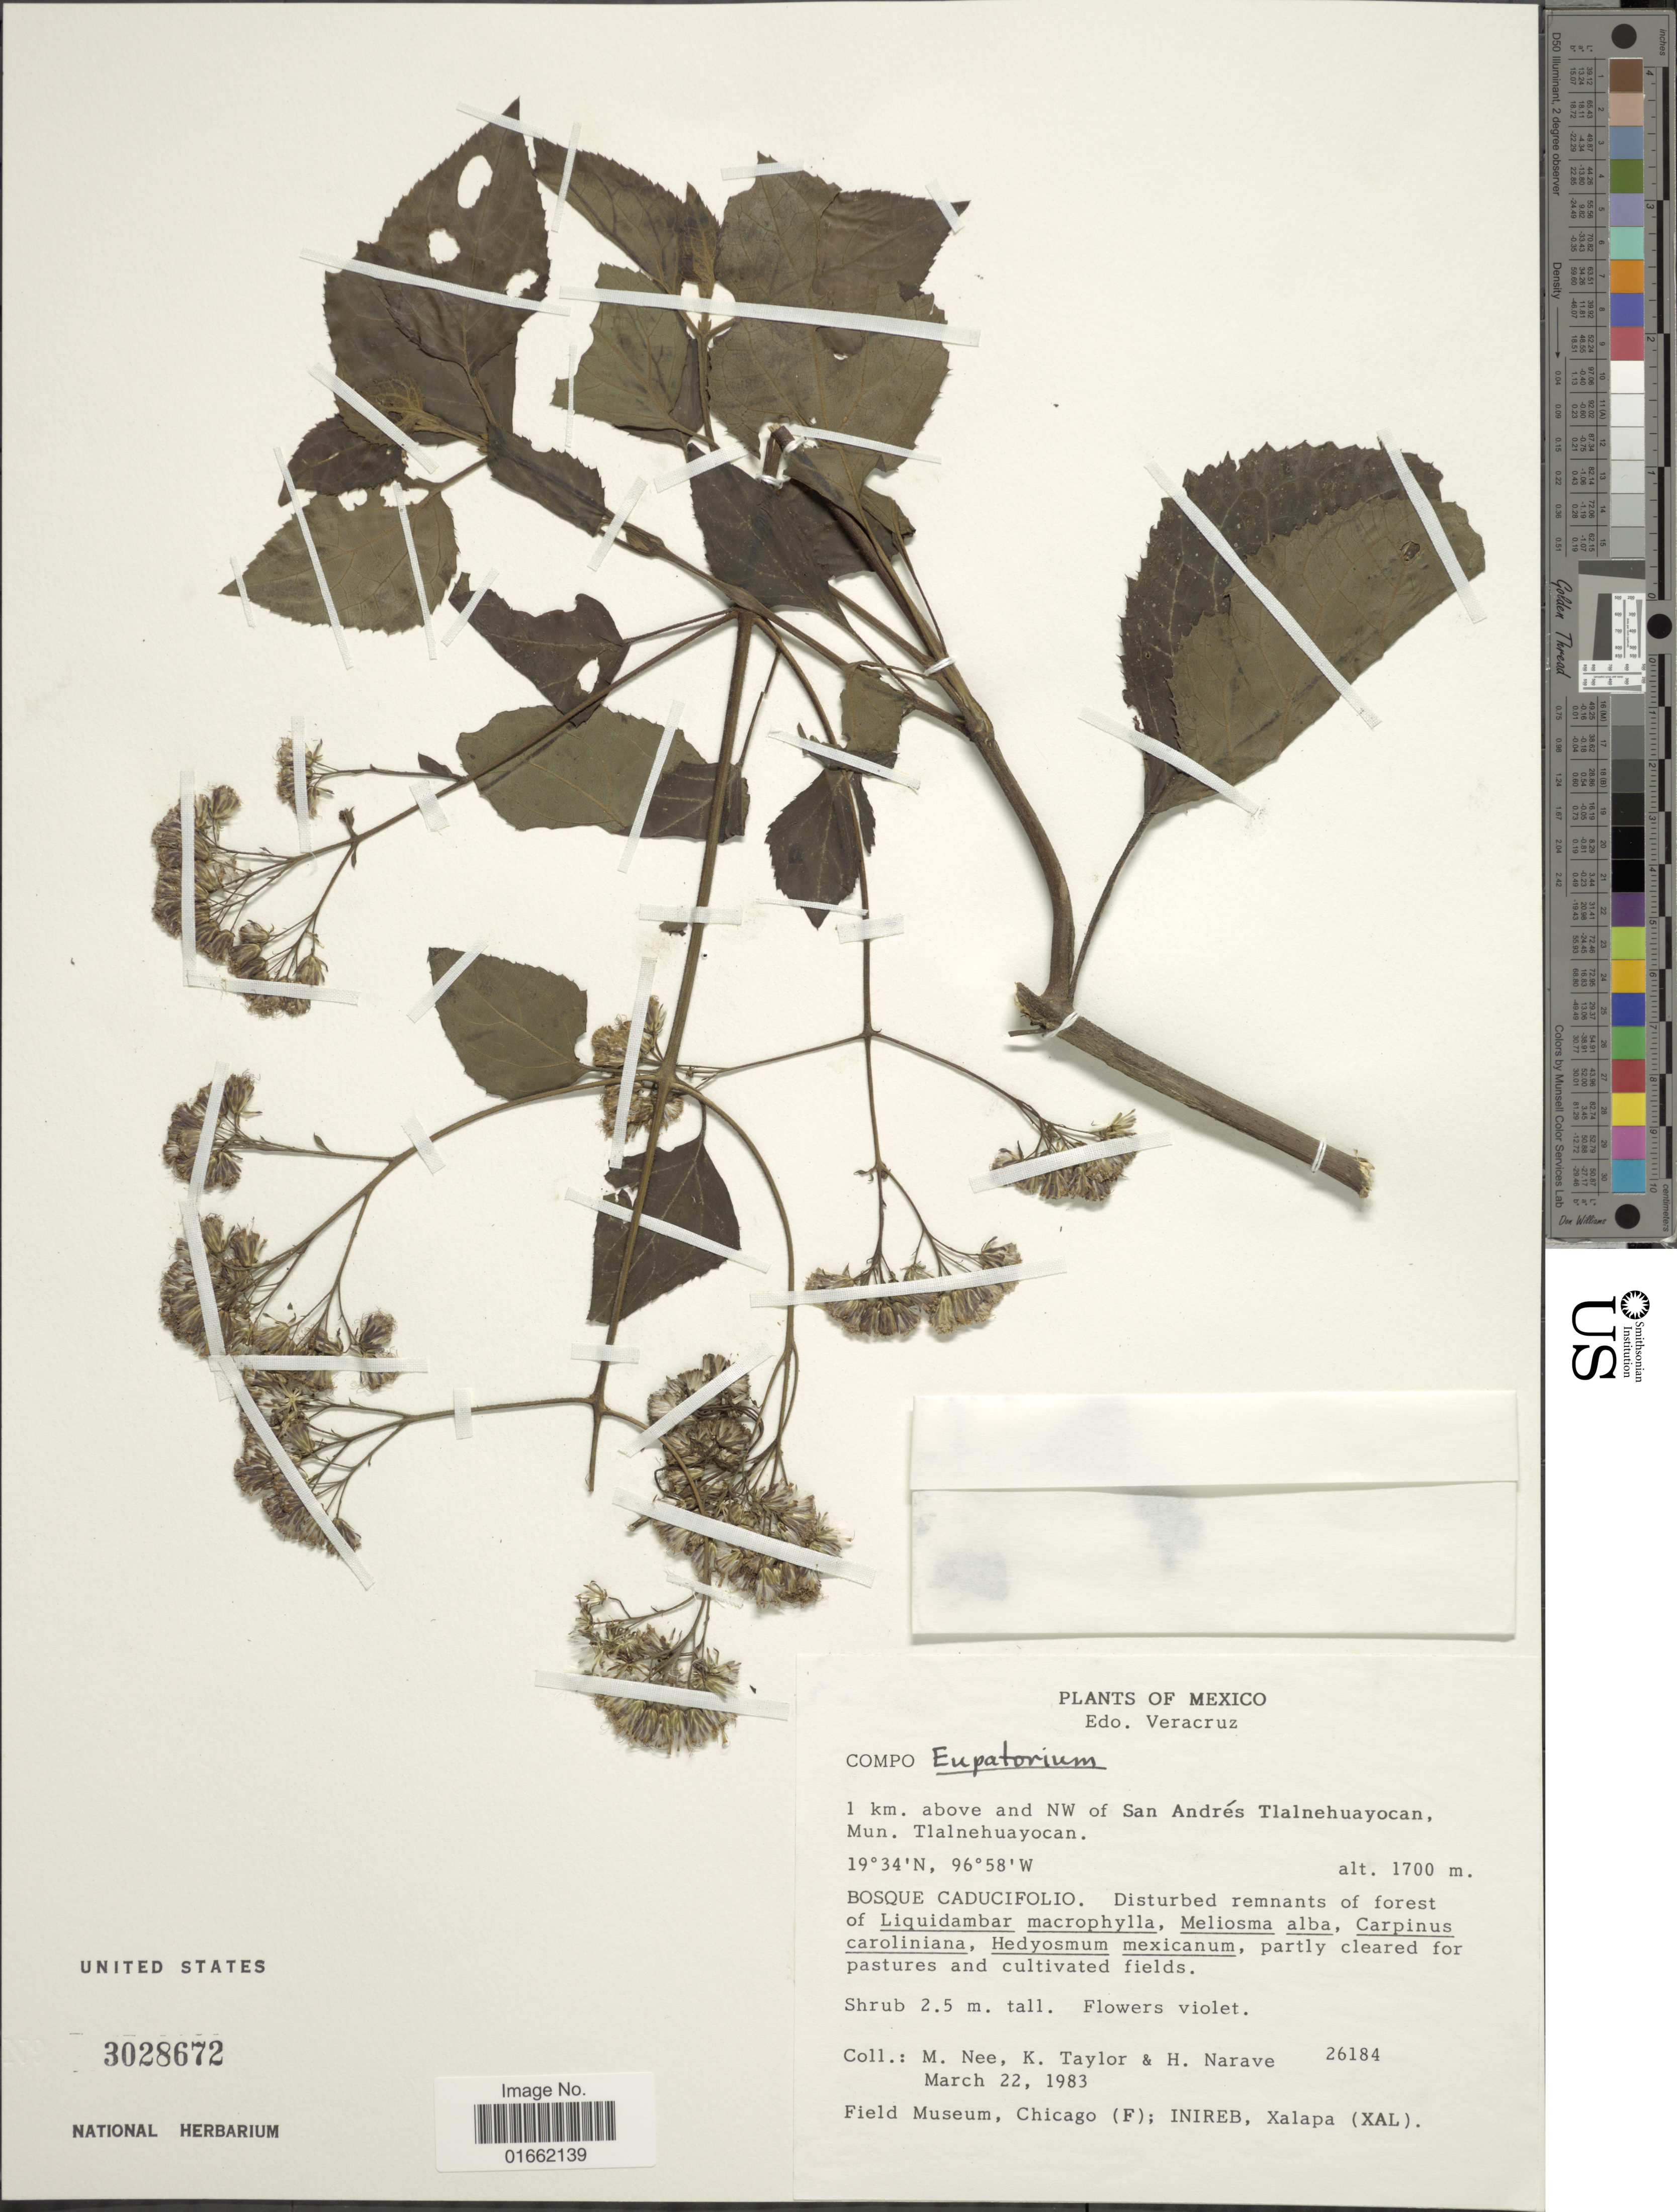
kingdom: Plantae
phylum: Tracheophyta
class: Magnoliopsida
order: Asterales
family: Asteraceae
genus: Fleischmannia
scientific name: Fleischmannia sp.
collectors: M. Nee, K. Taylor & H. Narave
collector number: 26184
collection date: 1983-03-22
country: Mexico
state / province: Veracruz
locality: Edo. Veracruz. 1 km. above and NW of San Andrés Tlalnehuayocan, Mun. Tlalnehuayocan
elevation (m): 1700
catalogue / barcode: US 3028672